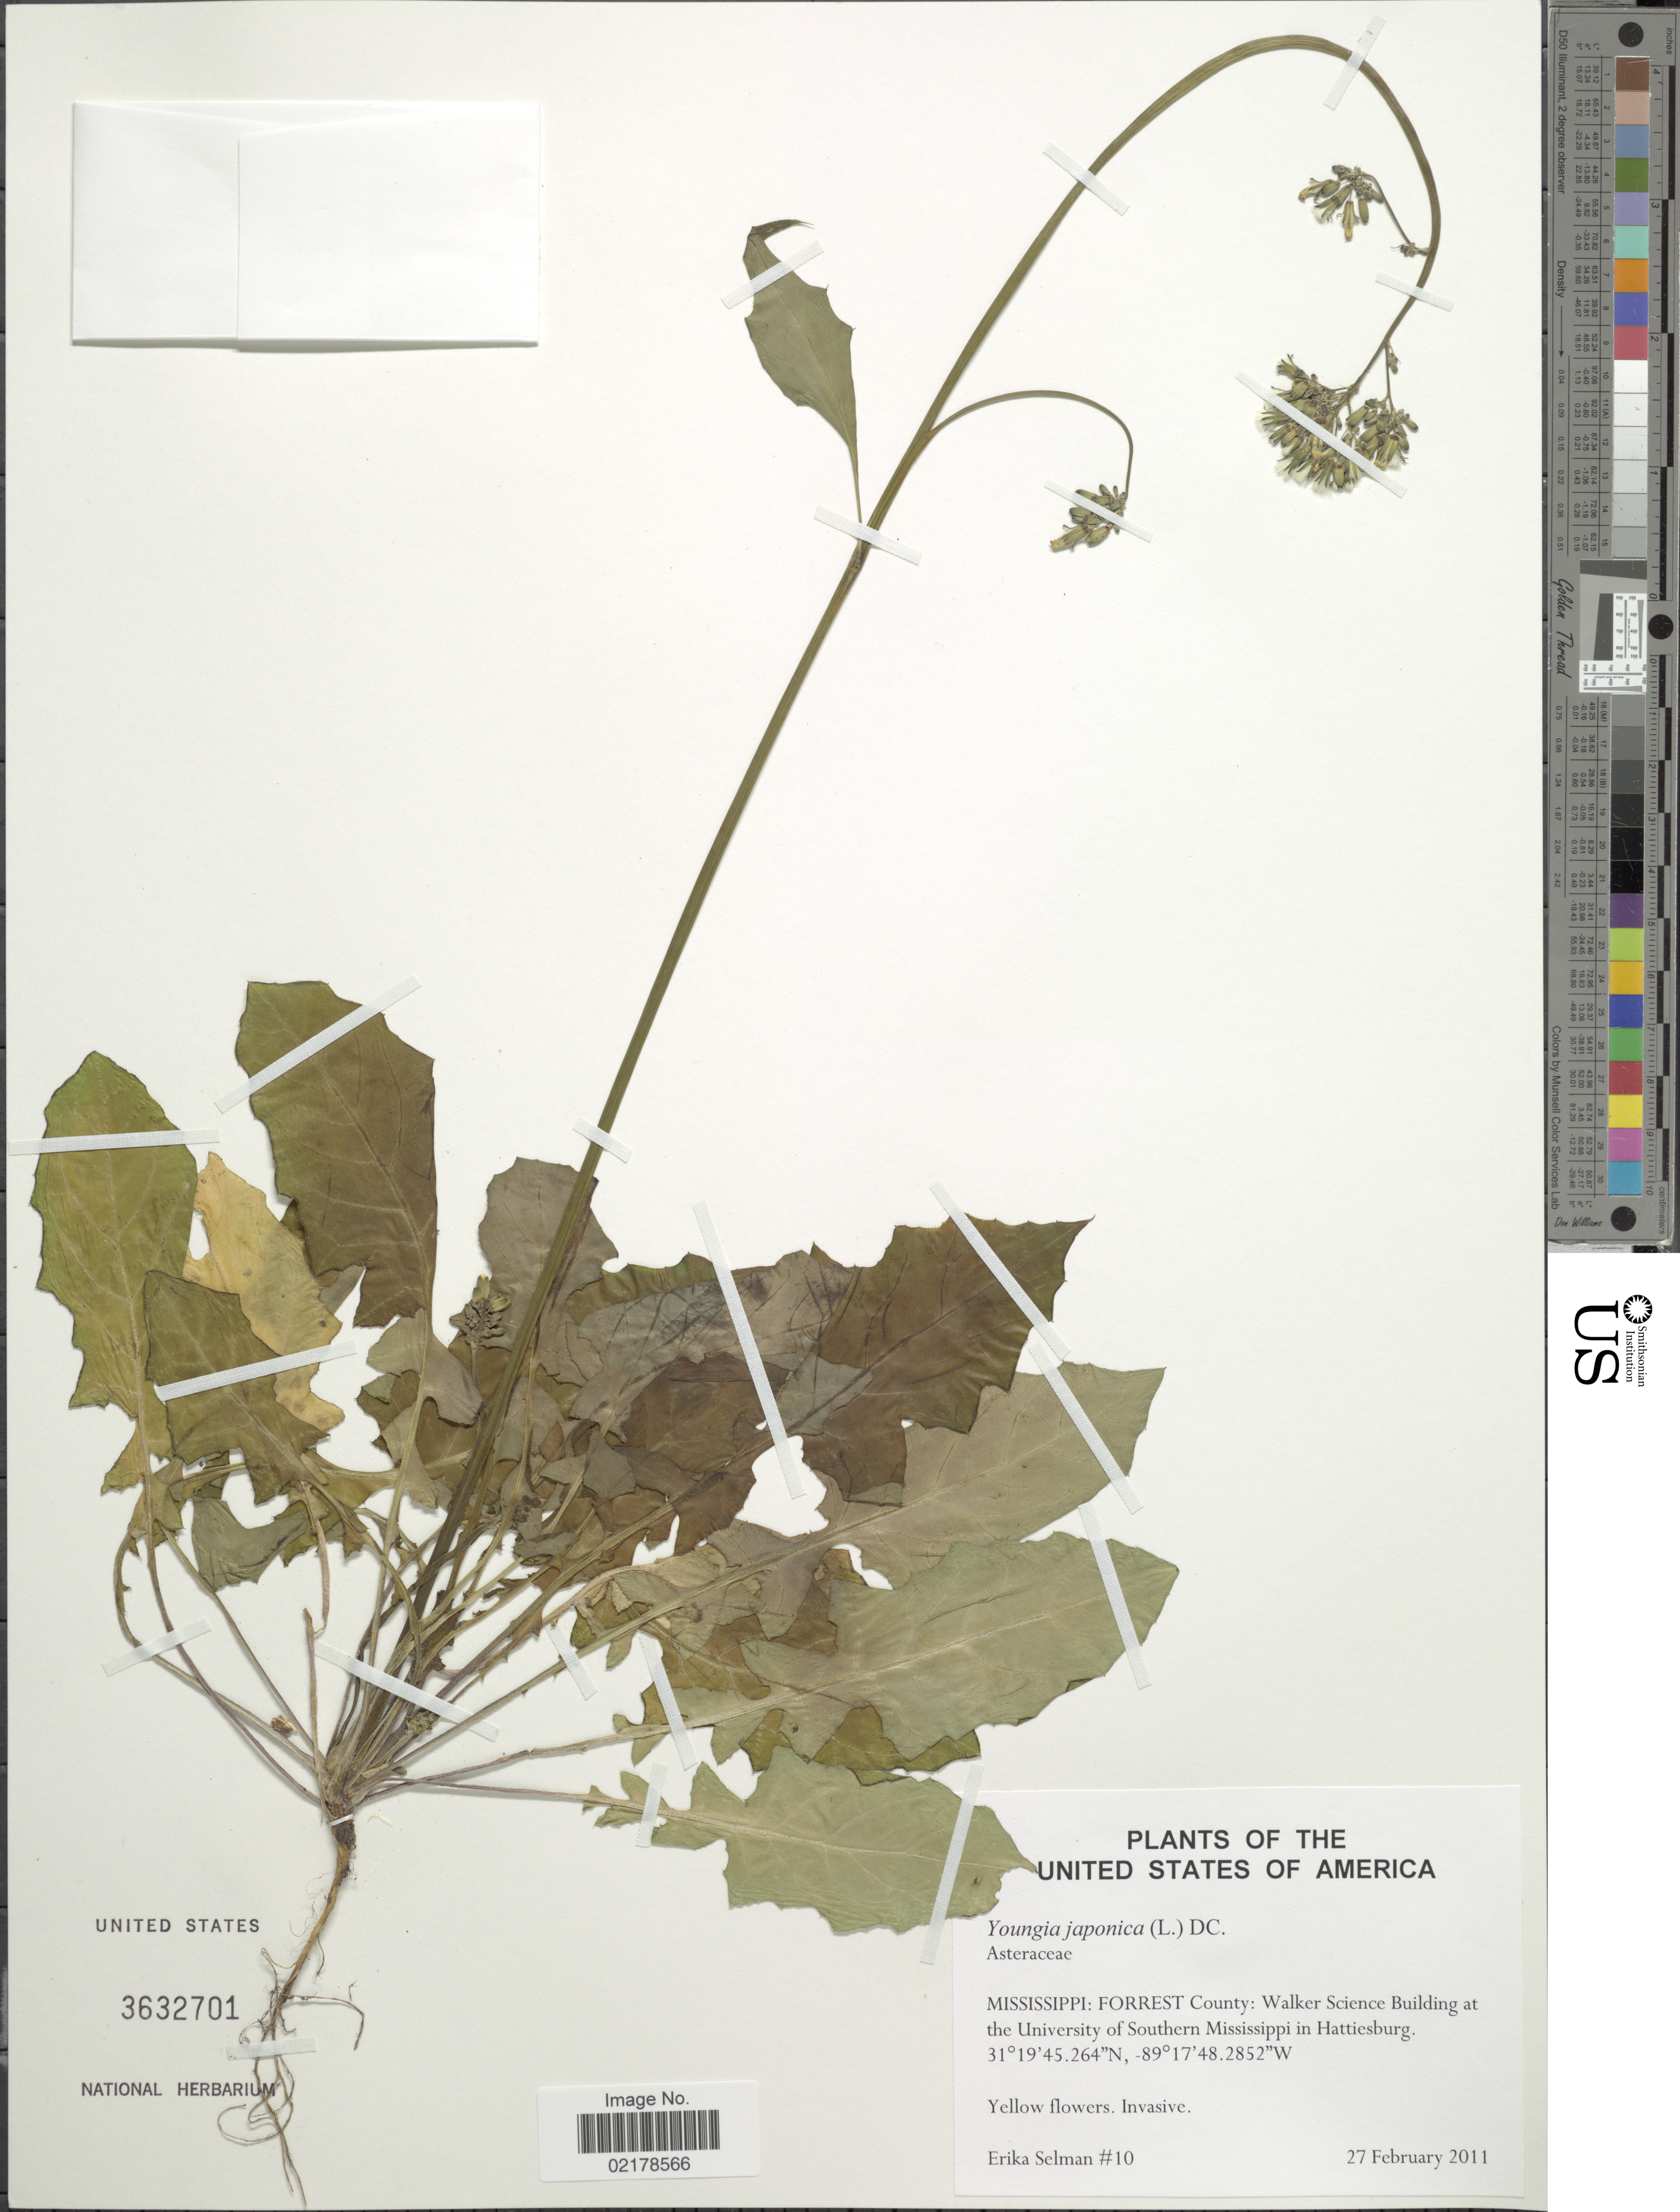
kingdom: Plantae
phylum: Tracheophyta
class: Magnoliopsida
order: Asterales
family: Asteraceae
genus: Youngia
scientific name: Youngia japonica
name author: (L.) DC.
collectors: E. Selman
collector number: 10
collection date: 2011-02-27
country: United States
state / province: Mississippi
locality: Forrest County: Walker Science Building at the University of Southern Mississippi in Hattiesburg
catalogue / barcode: US 3632701